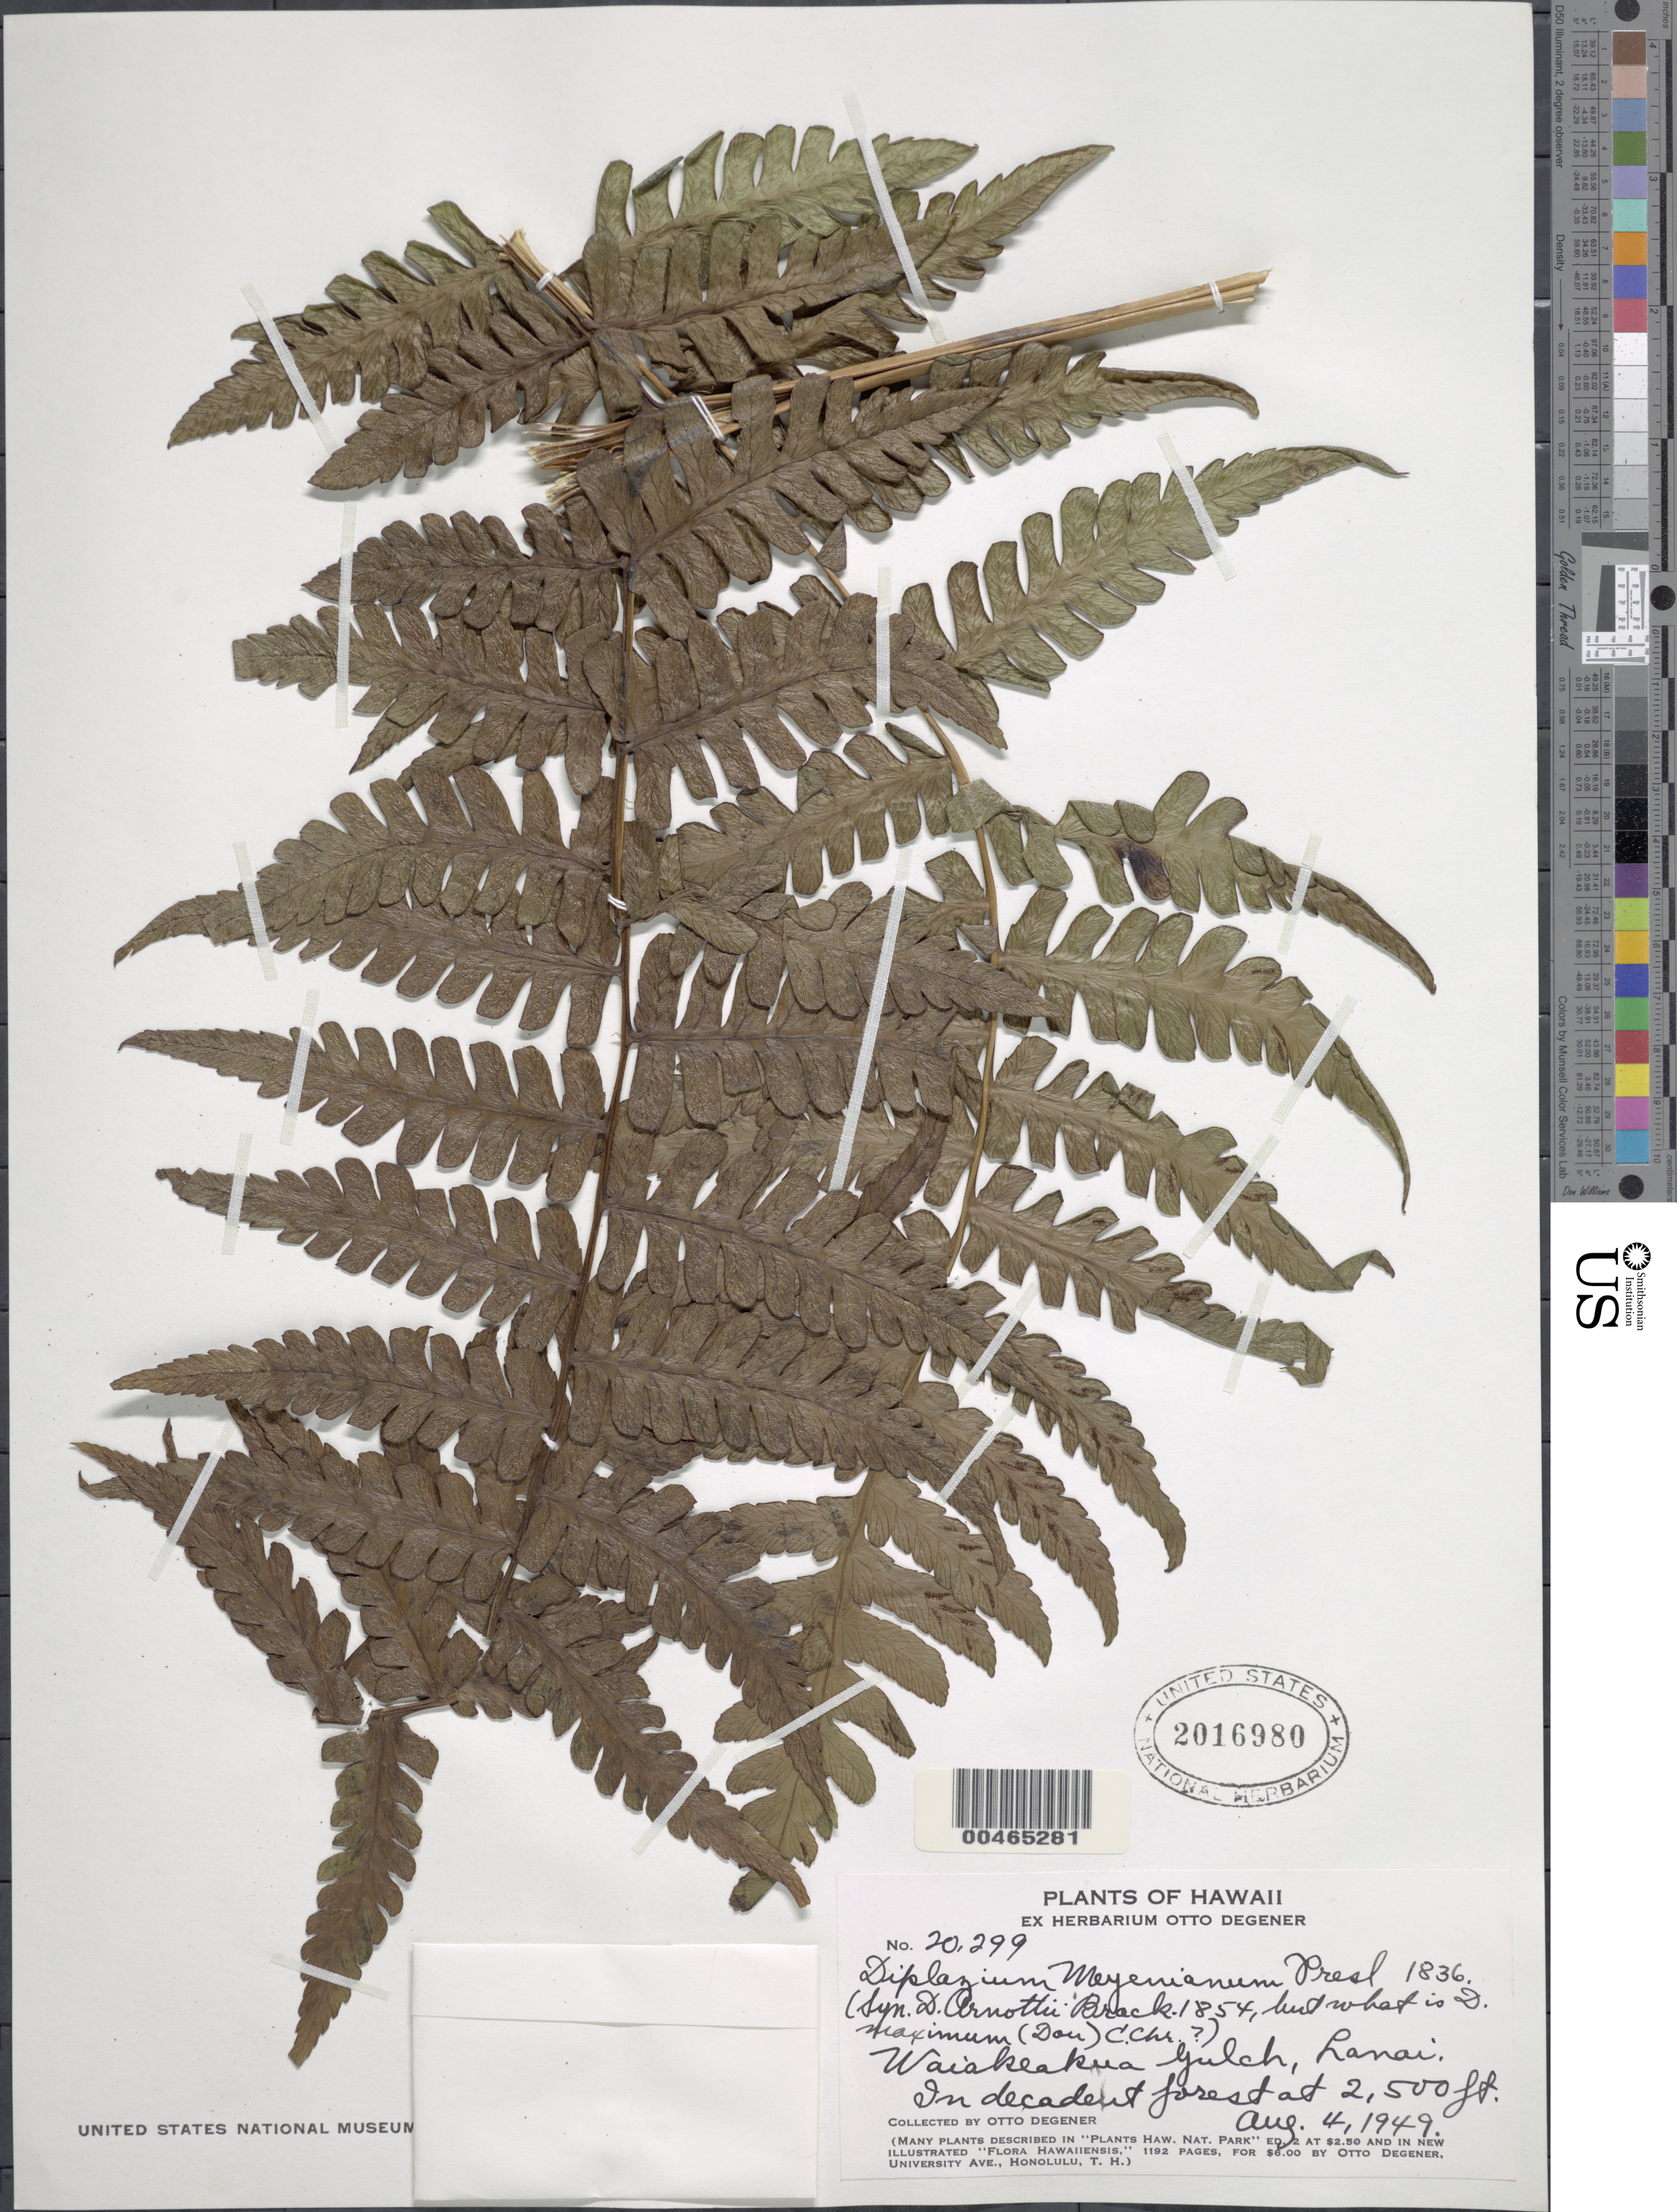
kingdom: Plantae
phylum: Tracheophyta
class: Polypodiopsida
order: Polypodiales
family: Athyriaceae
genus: Diplazium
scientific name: Diplazium arnottii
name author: Brack.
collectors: O. Degener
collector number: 20299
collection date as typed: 4 Aug 1949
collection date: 1949-08-04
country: United States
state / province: Hawaii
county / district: Maui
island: Lana'i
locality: Waiakeakua Gulch, Lanai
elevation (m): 762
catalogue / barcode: US 2016980